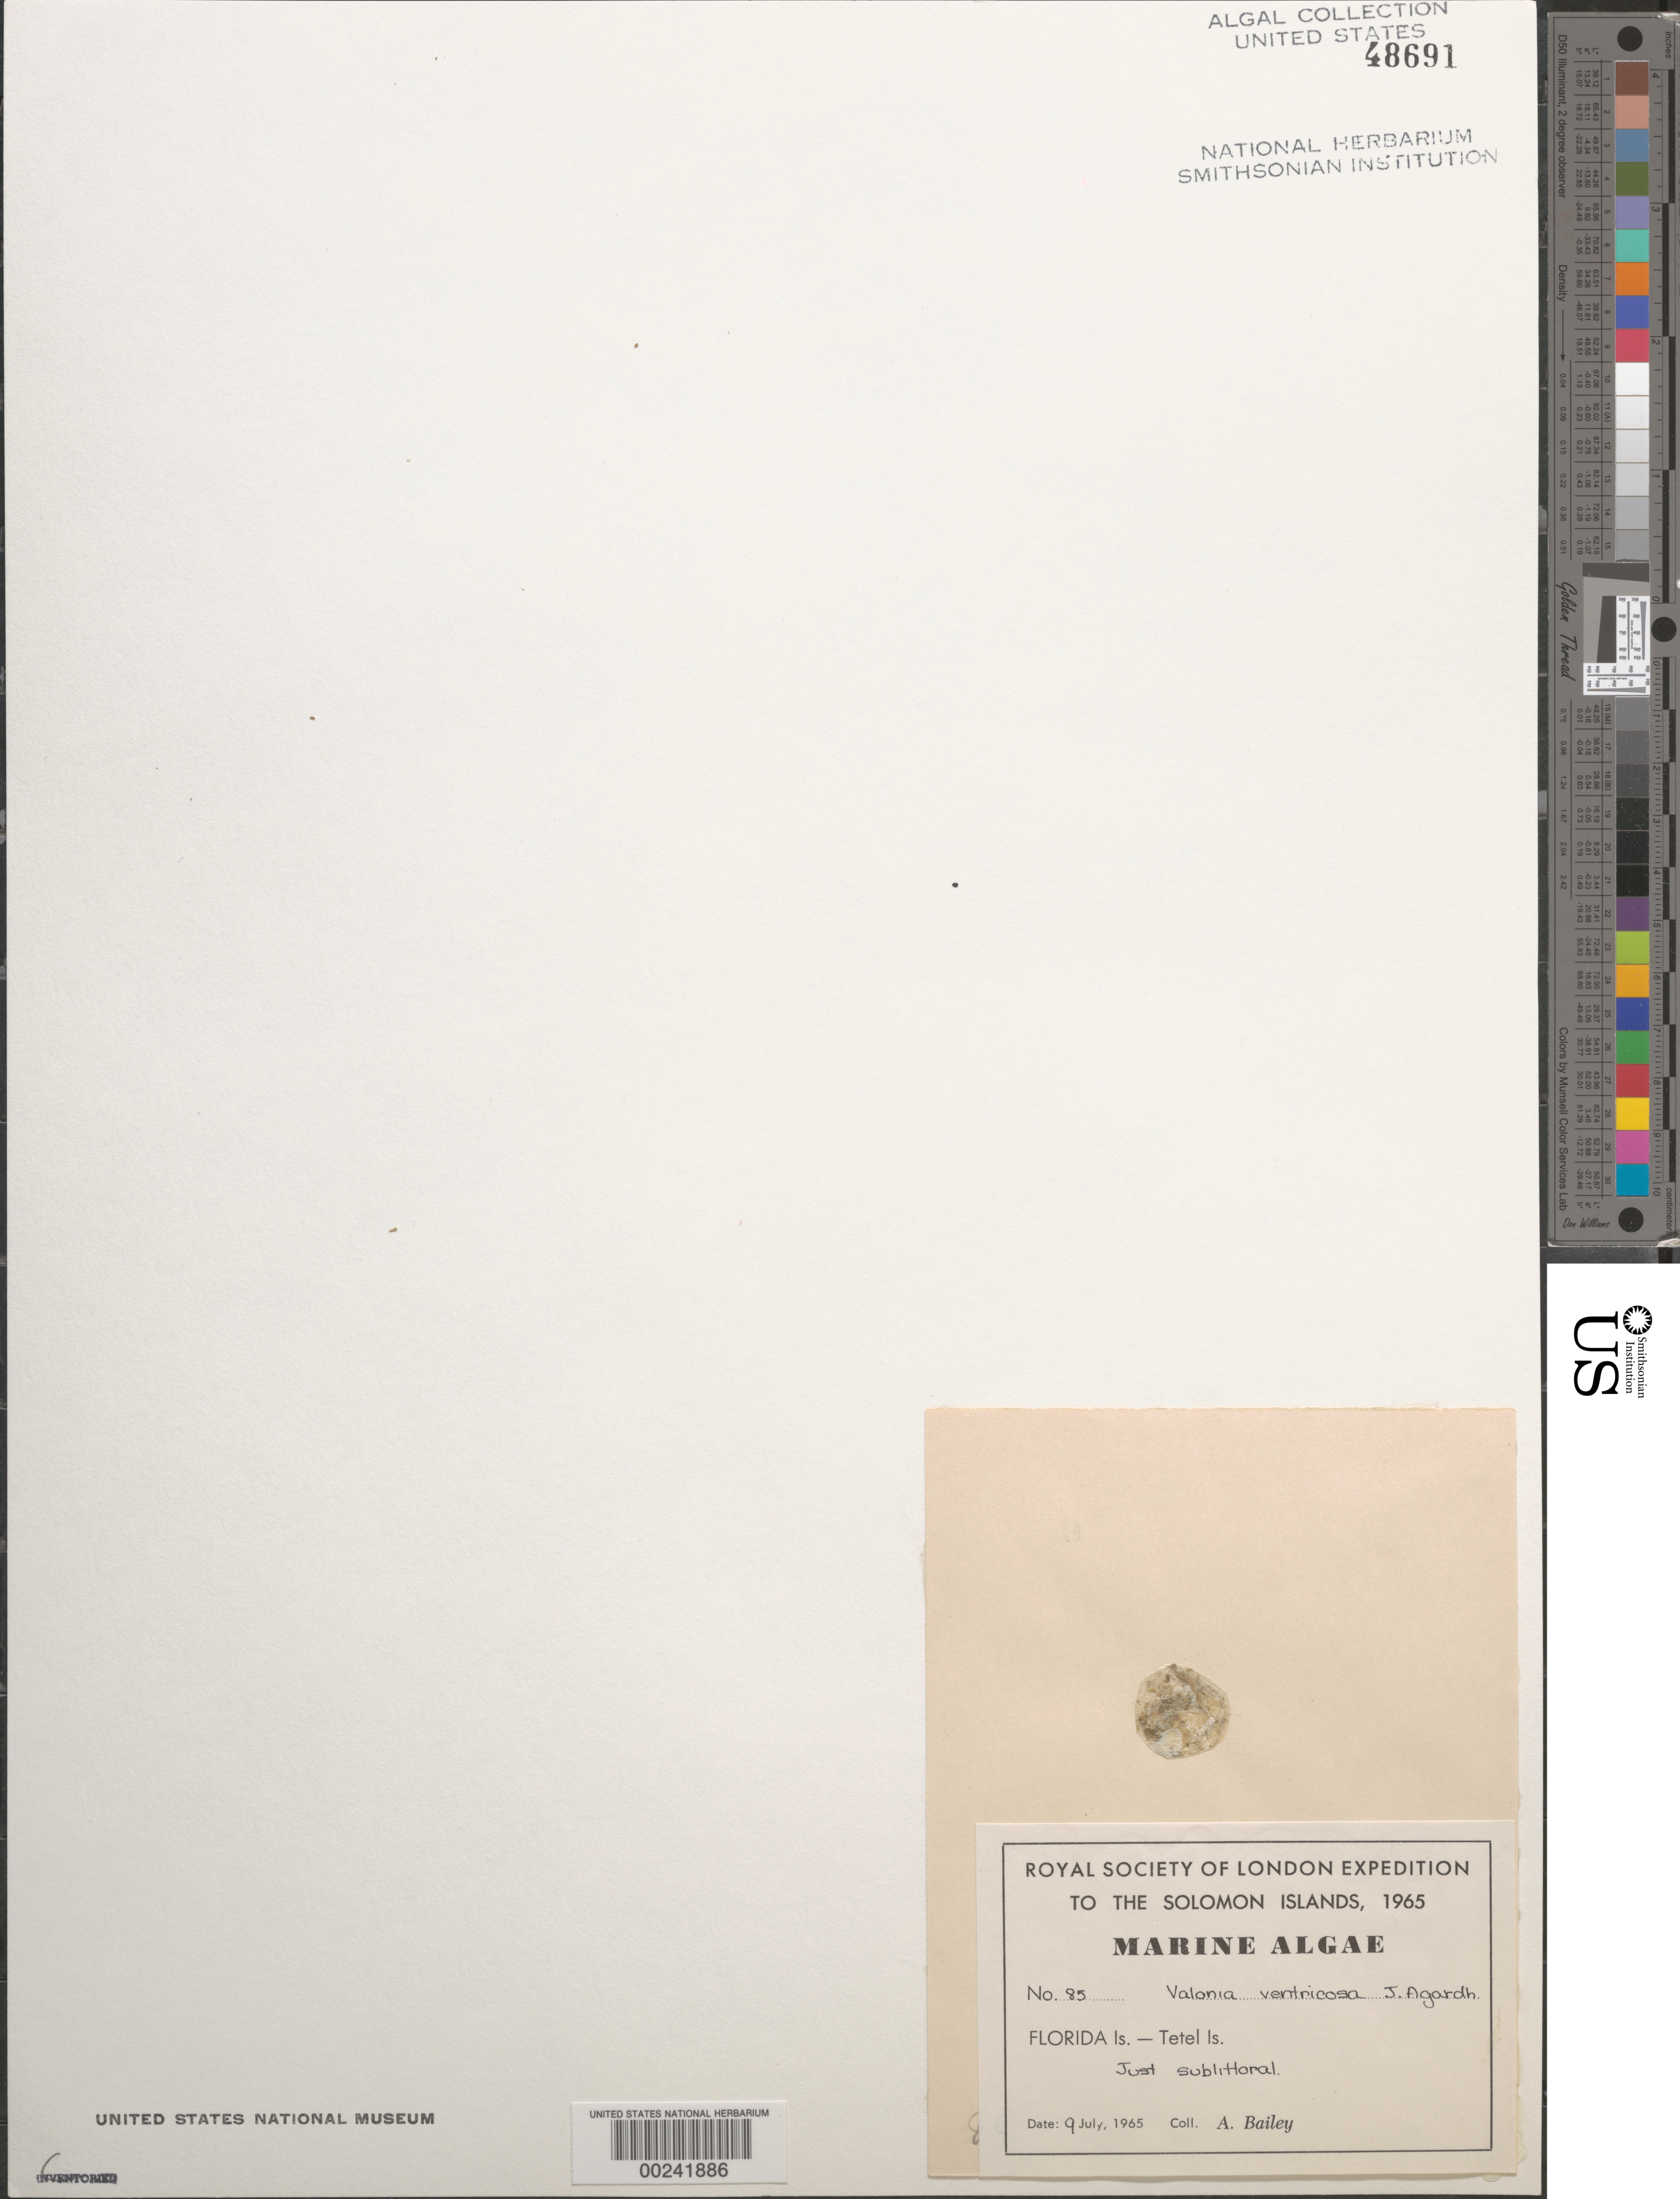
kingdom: Plantae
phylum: Chlorophyta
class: Ulvophyceae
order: Siphonocladales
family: Valoniaceae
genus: Valonia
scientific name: Valonia ventricosa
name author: J. Agardh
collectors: A. Bailey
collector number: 85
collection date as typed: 09 Jul 1965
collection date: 1965-07-09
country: Solomon Islands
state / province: Central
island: Tete [Tetel]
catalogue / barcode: US 48691